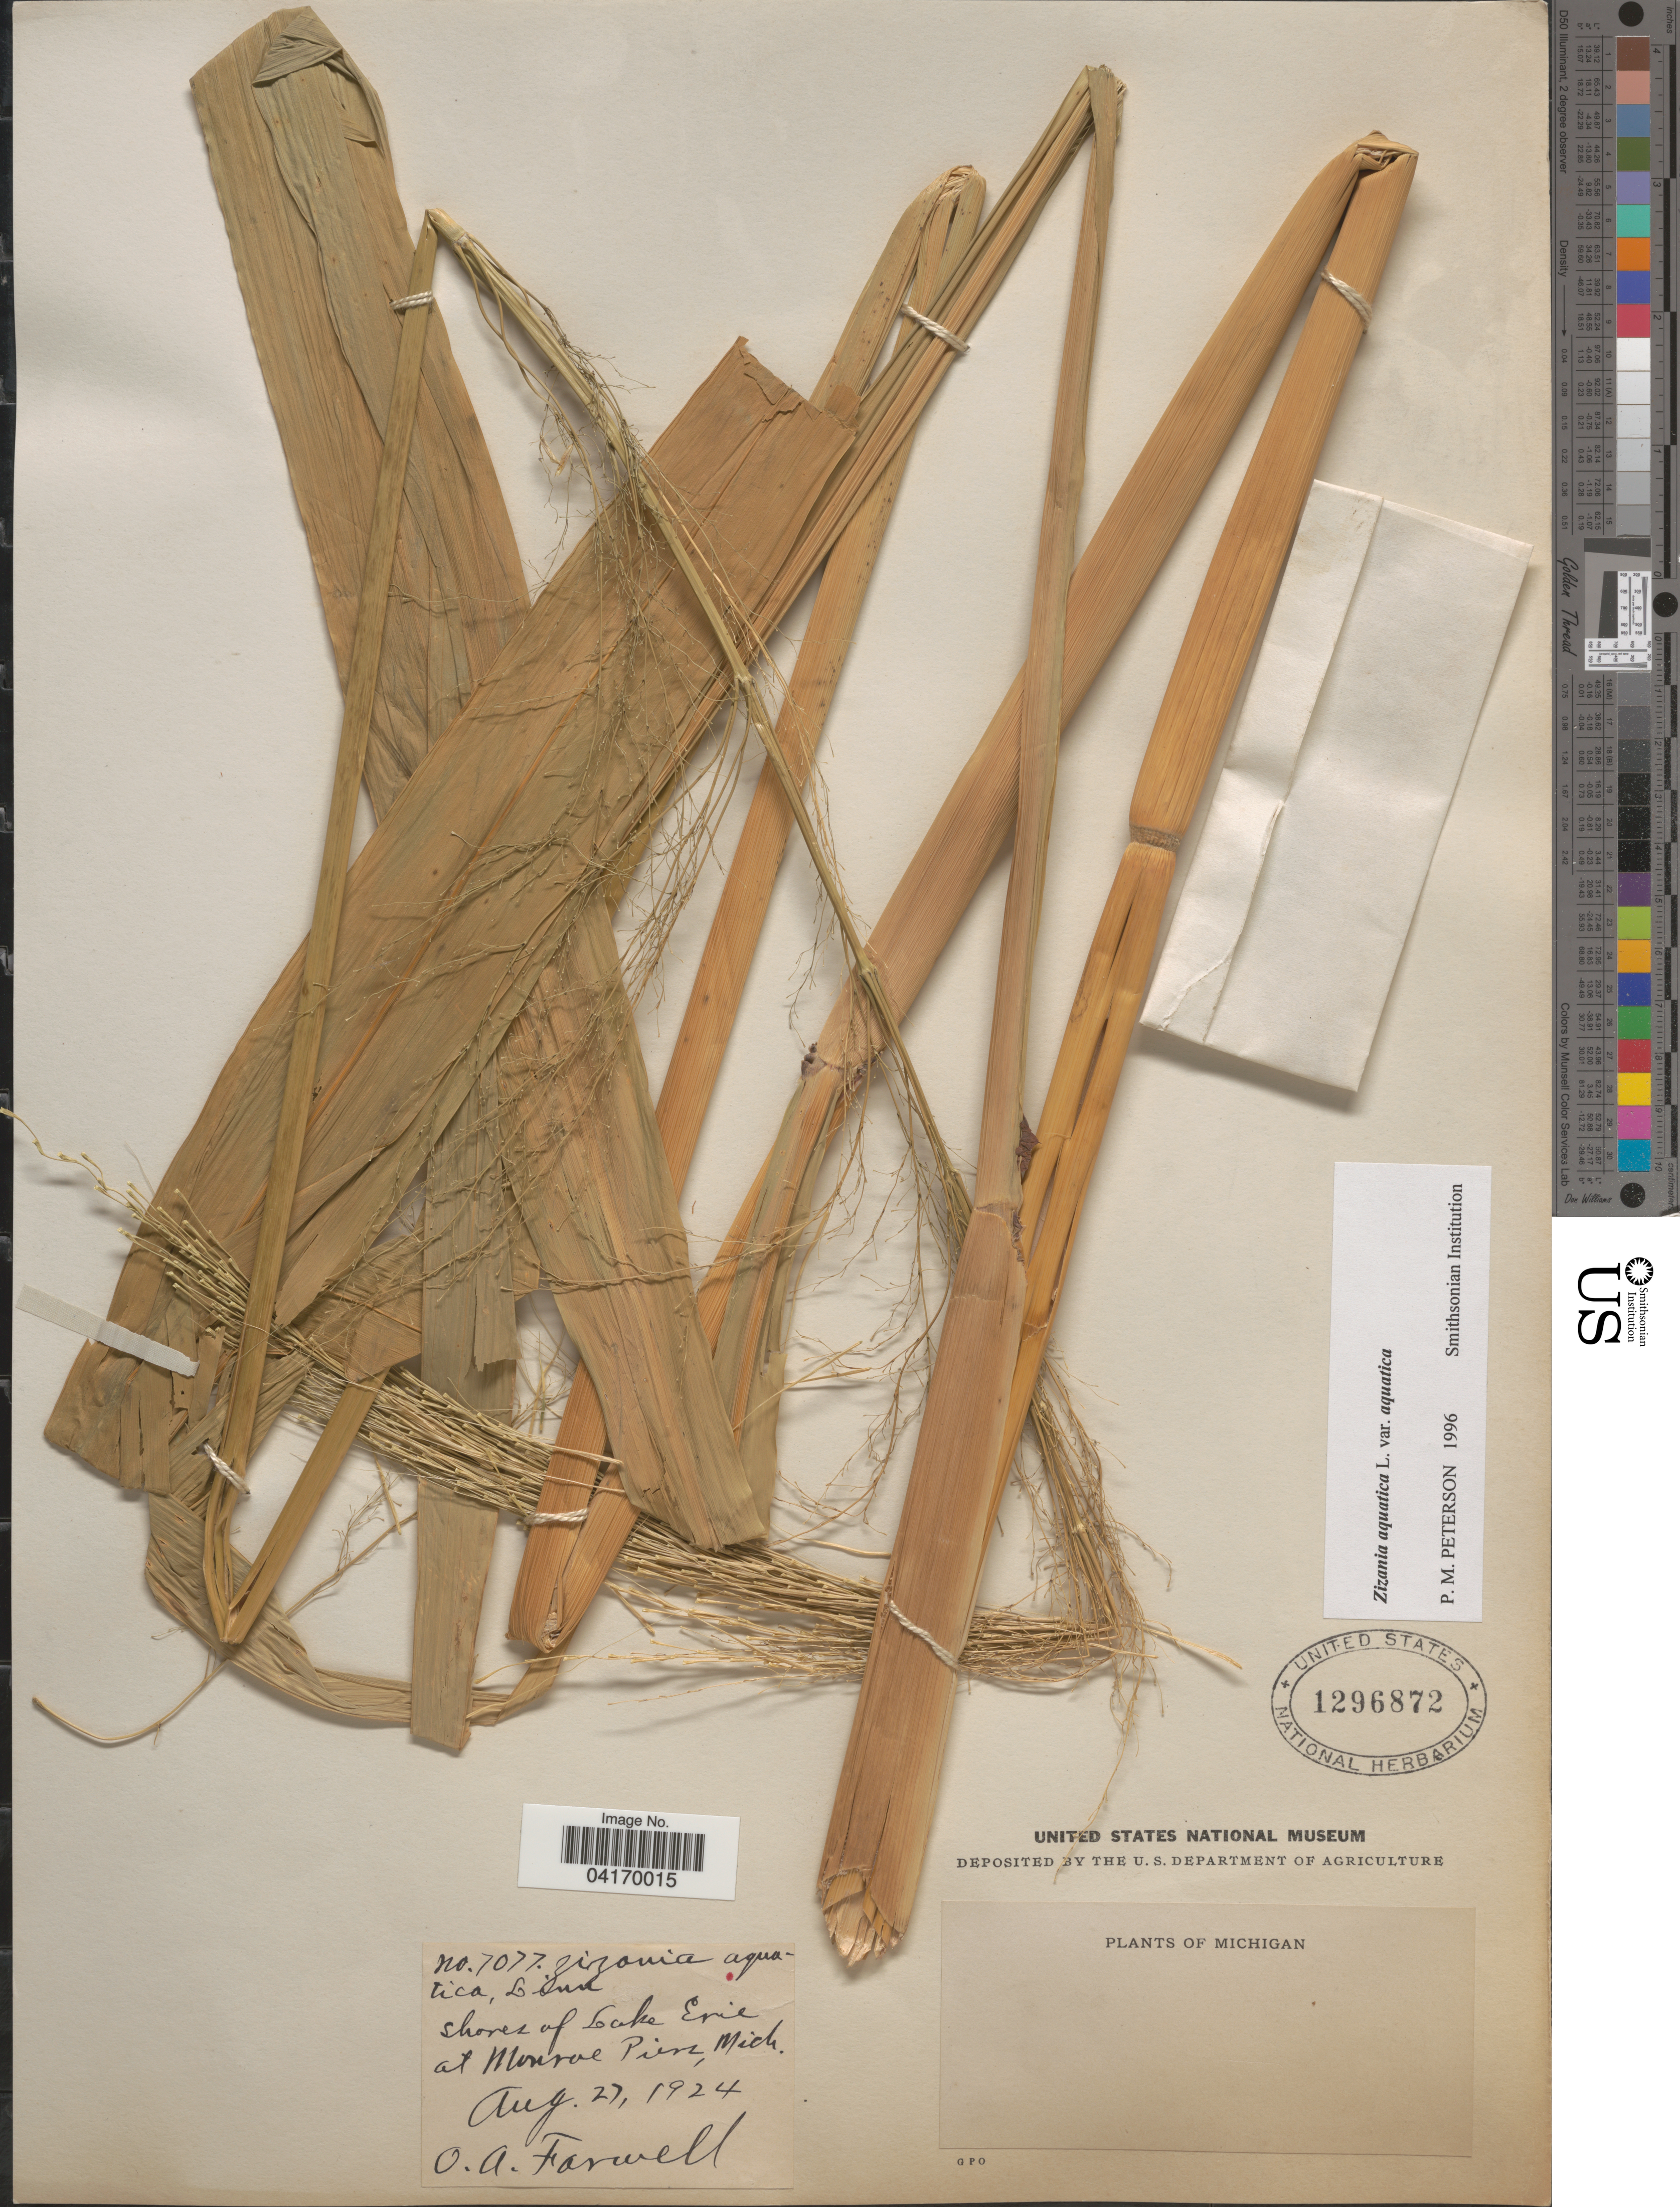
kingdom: Plantae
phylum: Tracheophyta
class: Liliopsida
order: Poales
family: Poaceae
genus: Zizania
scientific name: Zizania aquatica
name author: L.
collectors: O. Farwell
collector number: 7077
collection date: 1924-08-27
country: United States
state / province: Michigan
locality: Shores of Lake Erie at Monroe Pier.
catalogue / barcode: US 1296872